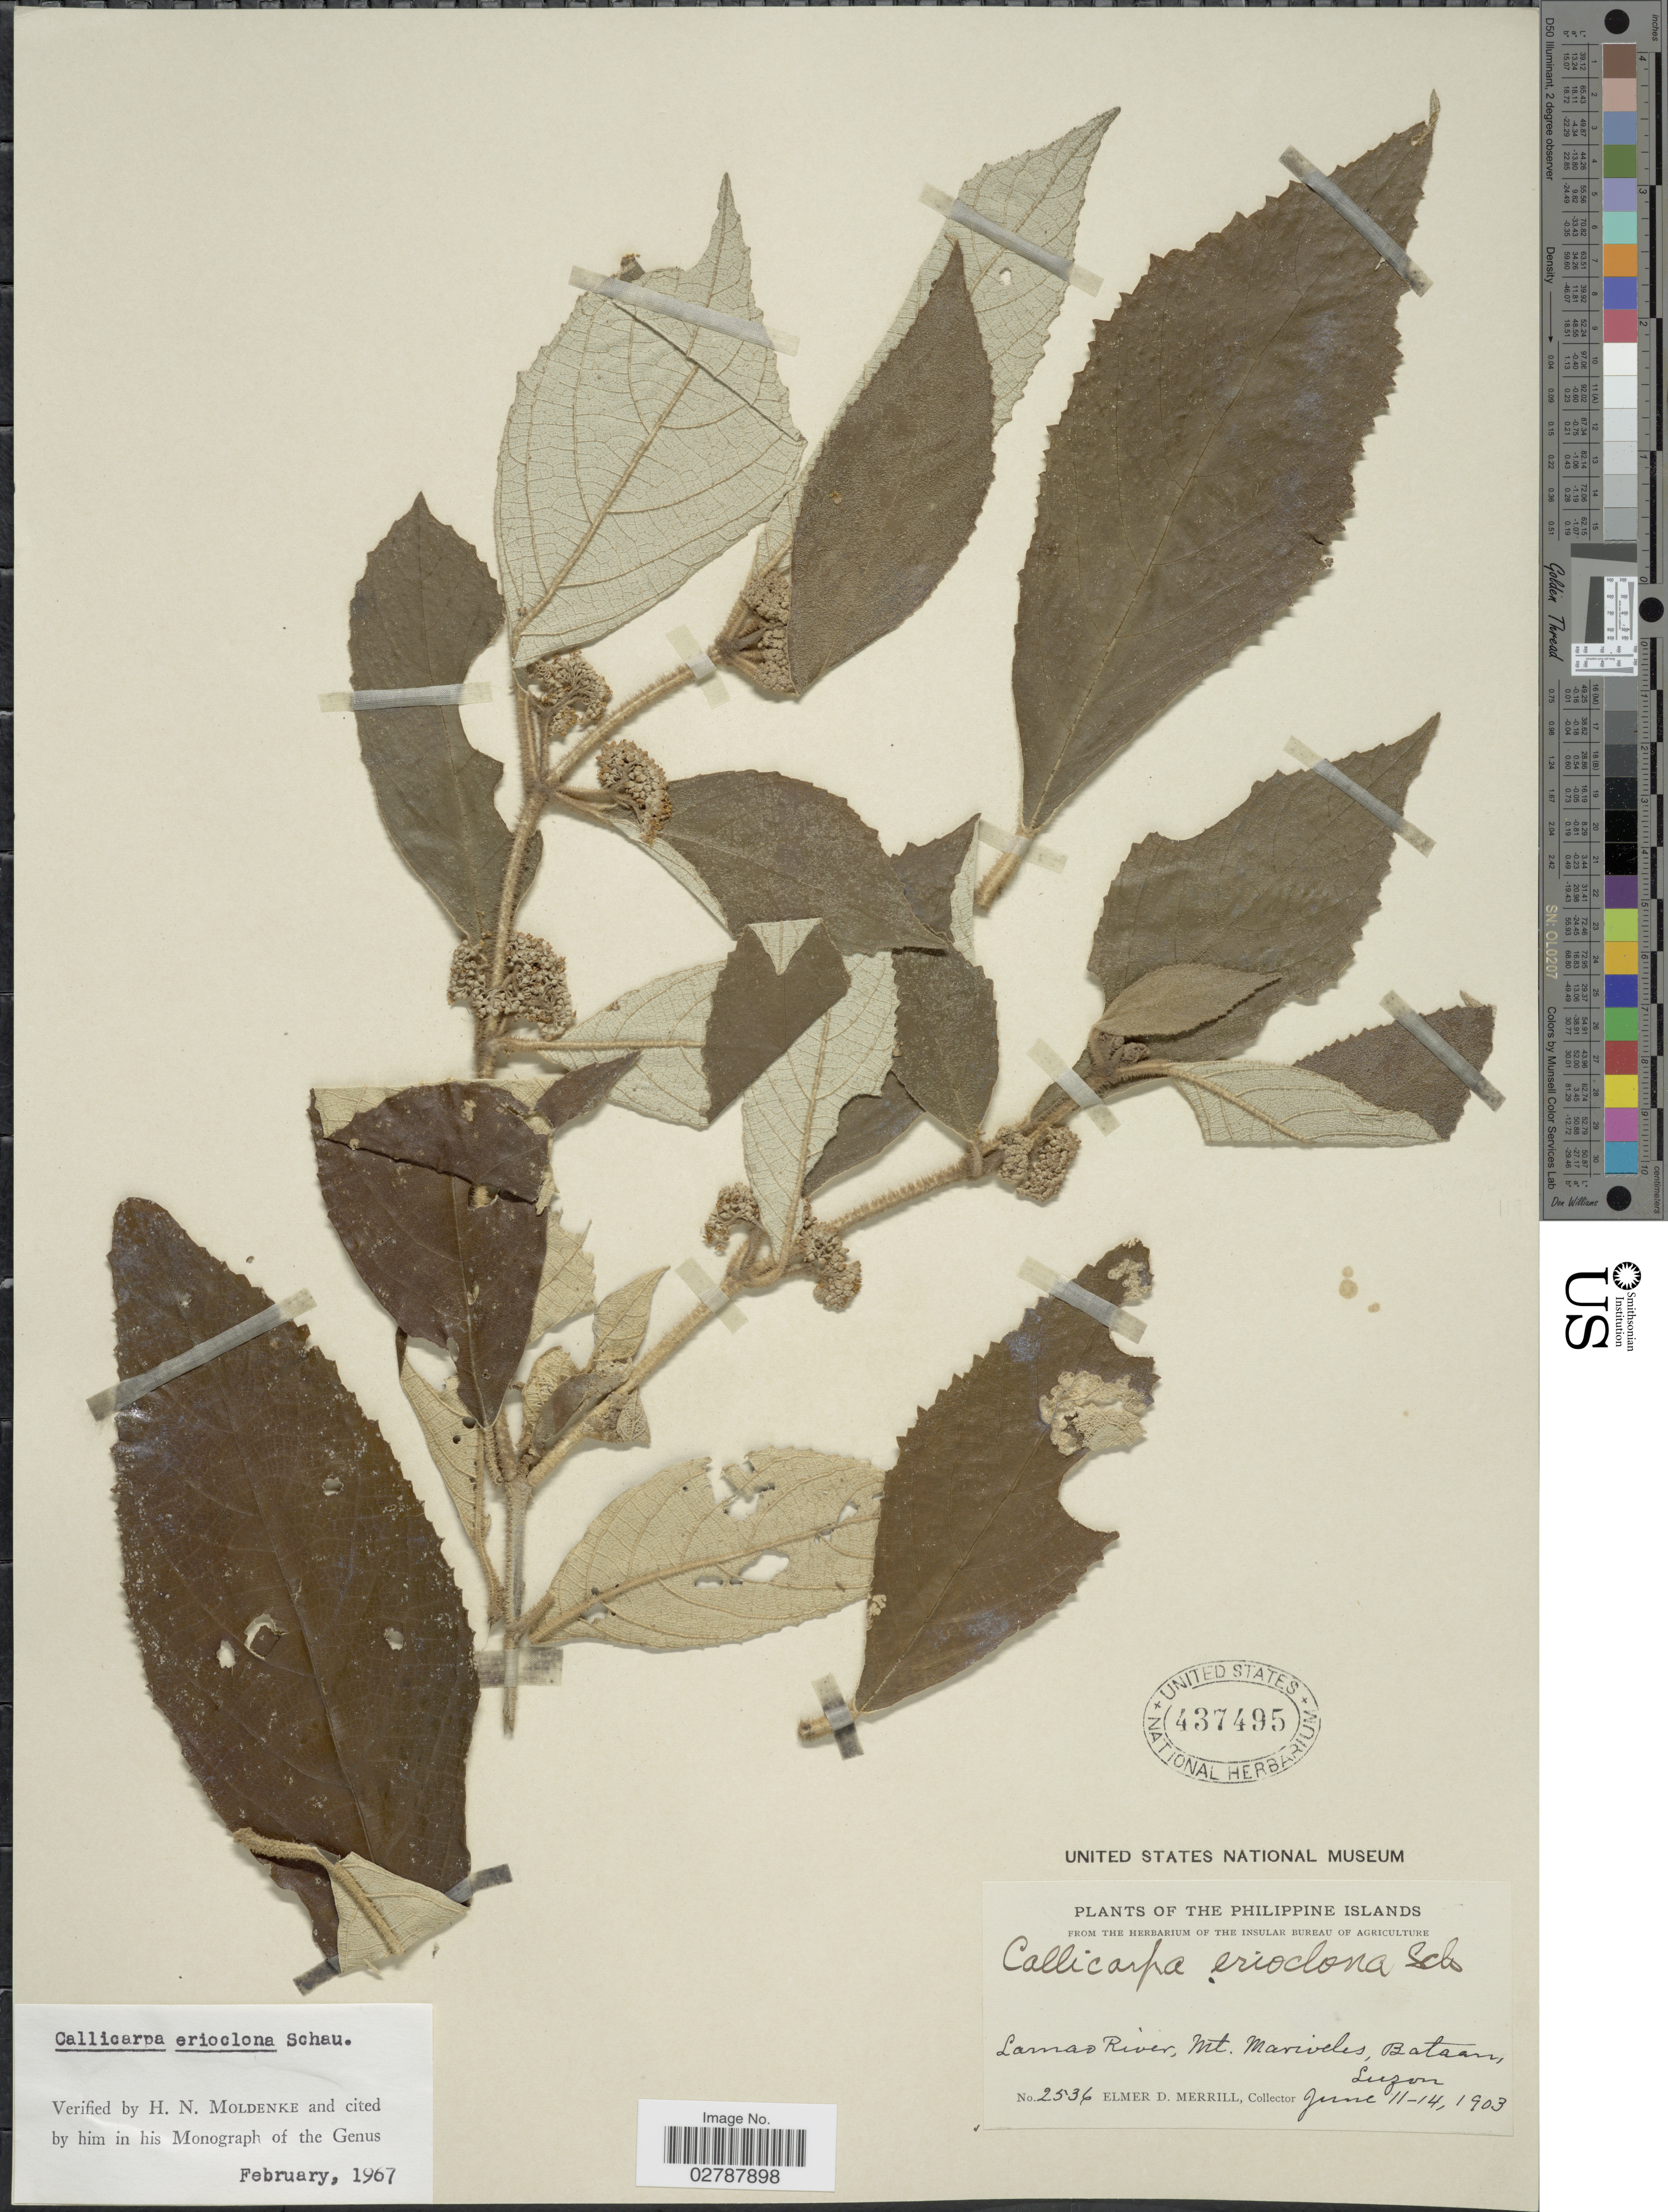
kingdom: Plantae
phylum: Tracheophyta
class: Magnoliopsida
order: Lamiales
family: Lamiaceae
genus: Callicarpa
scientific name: Callicarpa erioclona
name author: Schauer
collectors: E. D. Merrill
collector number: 2536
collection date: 1903-06-11/1903-06-14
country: Philippines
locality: The Philippine Islands. Lamao River, Mt. Mariveles, Bataan, Luzon.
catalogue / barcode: US 437495